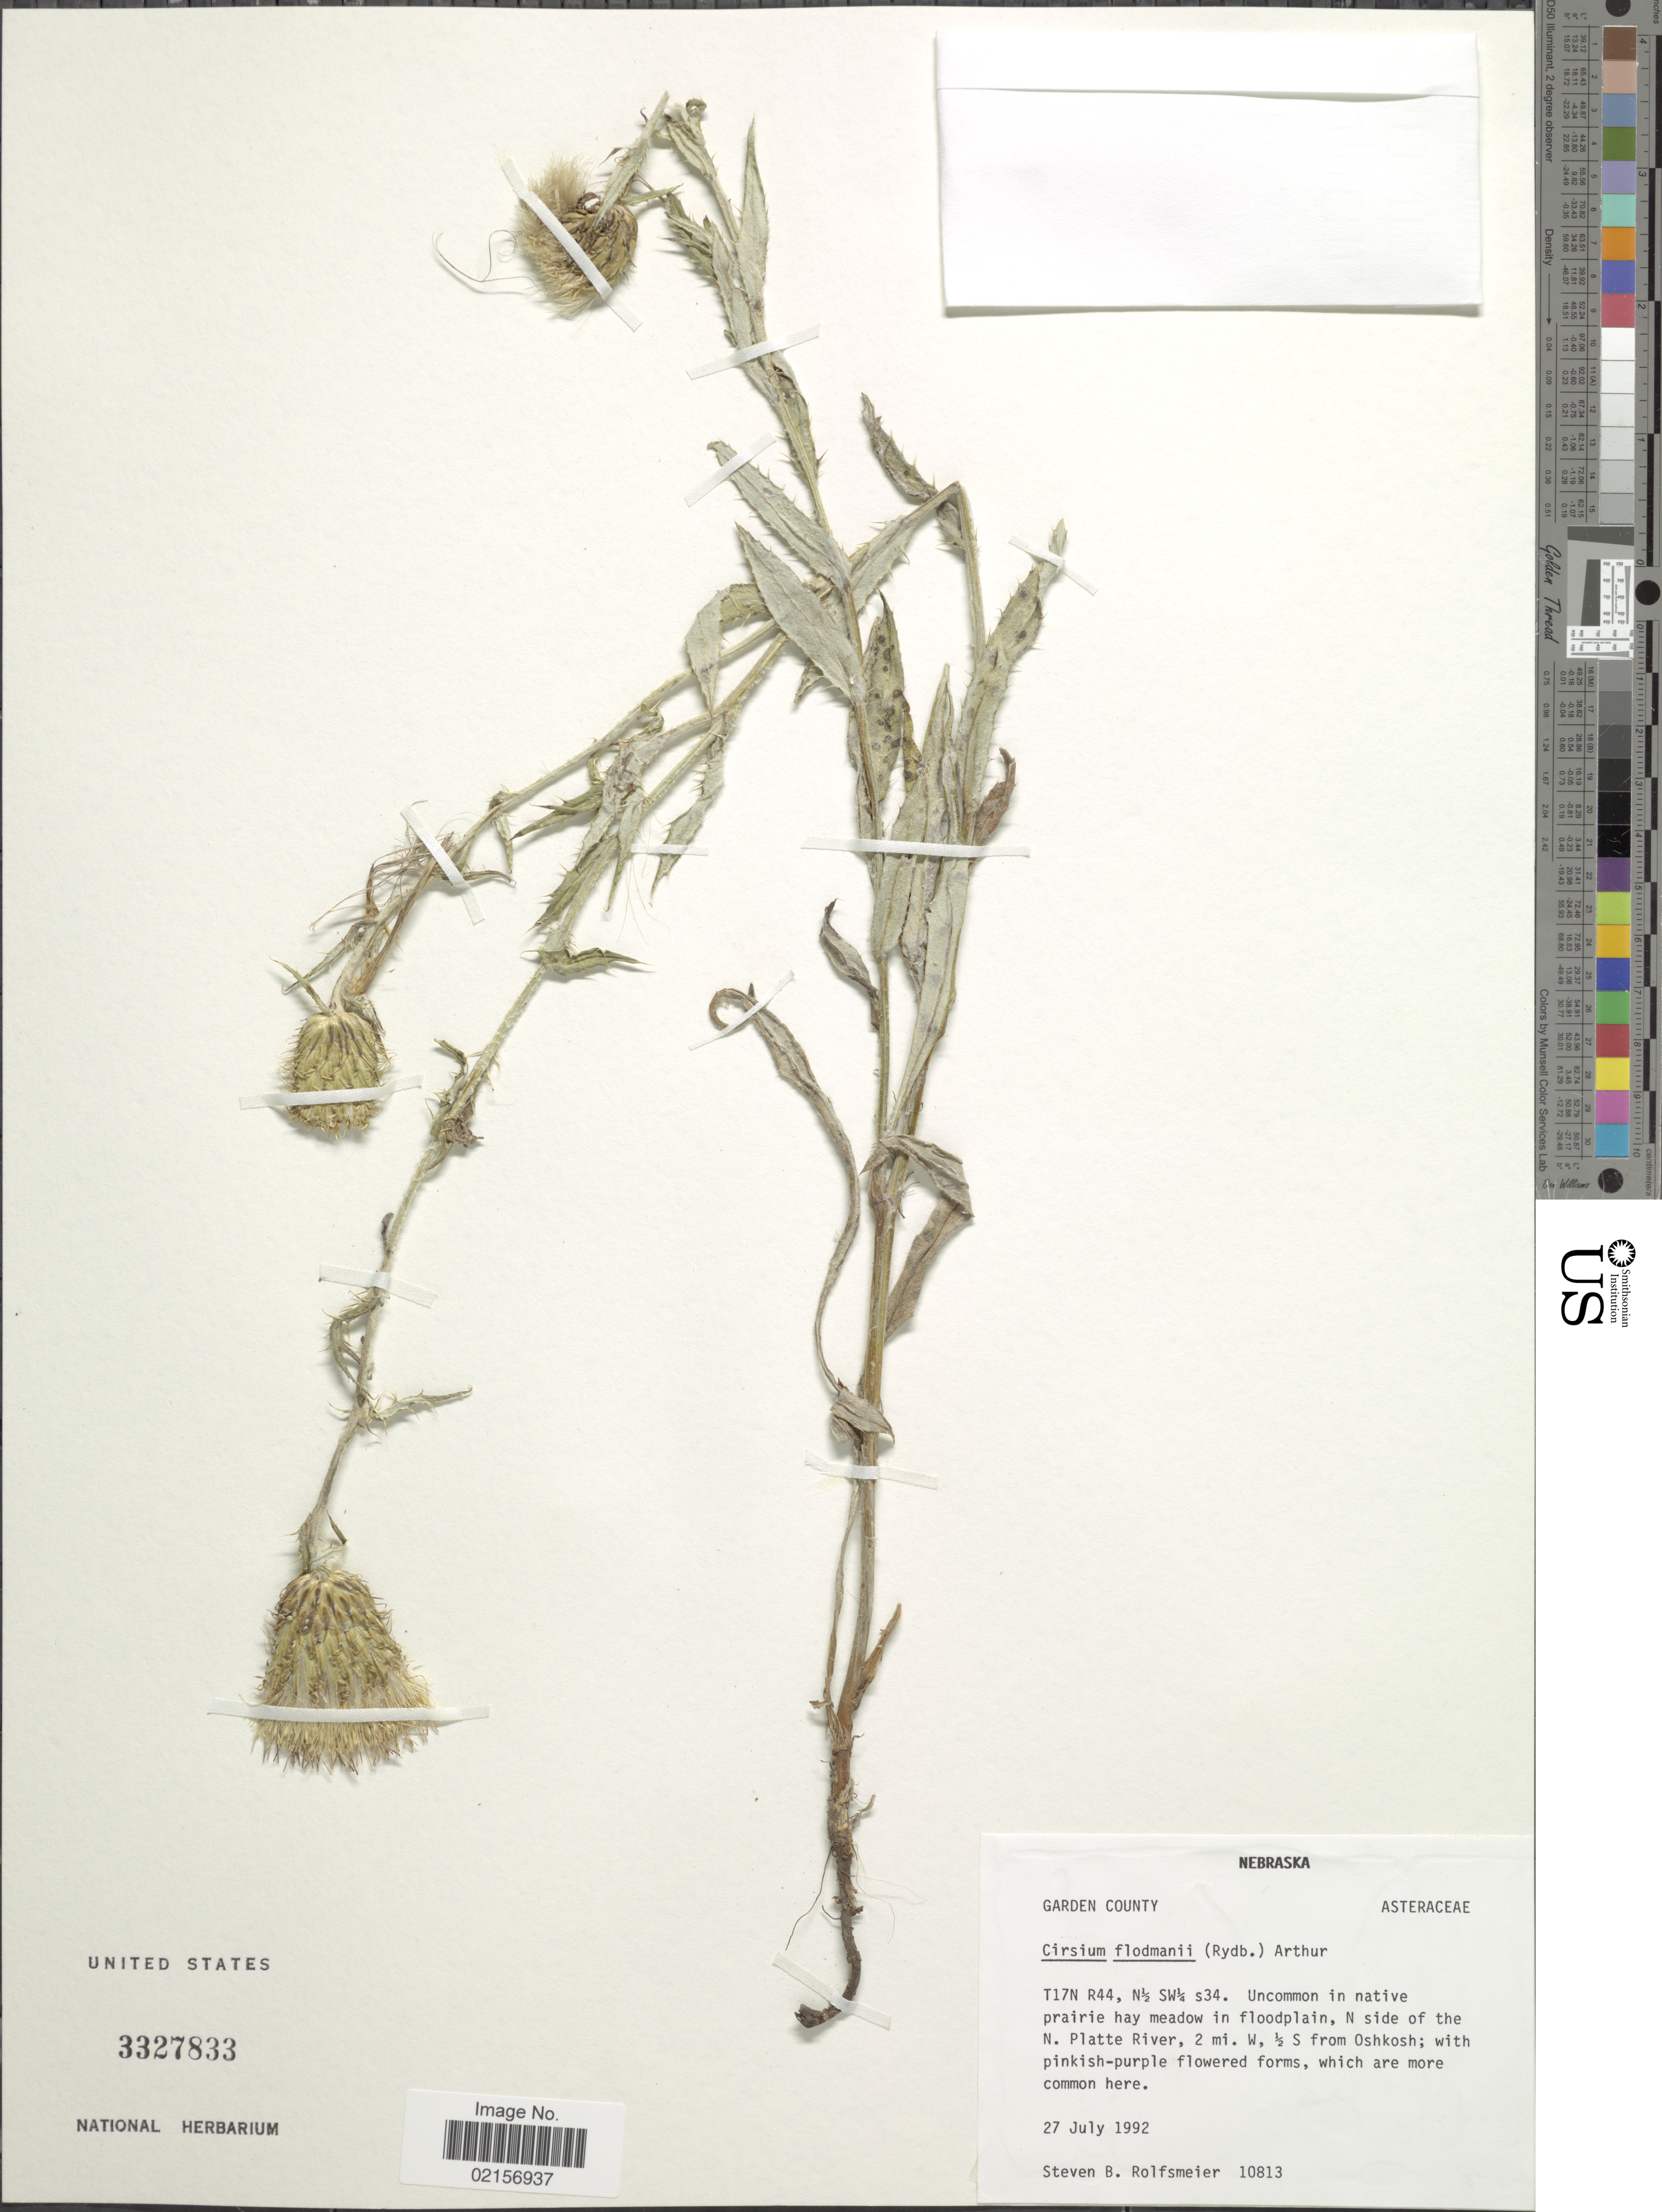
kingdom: Plantae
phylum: Tracheophyta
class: Magnoliopsida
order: Asterales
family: Asteraceae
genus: Cirsium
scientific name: Cirsium flodmanii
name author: (Rydb.) Arthur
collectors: S. Rolfsmeier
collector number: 10813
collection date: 1992-07-27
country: United States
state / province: Nebraska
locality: T17N R44, N½ SW¼ s34, N side of the N. Platte River, 2 mi. W, ½ S from Oshkosh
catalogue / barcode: US 3327833